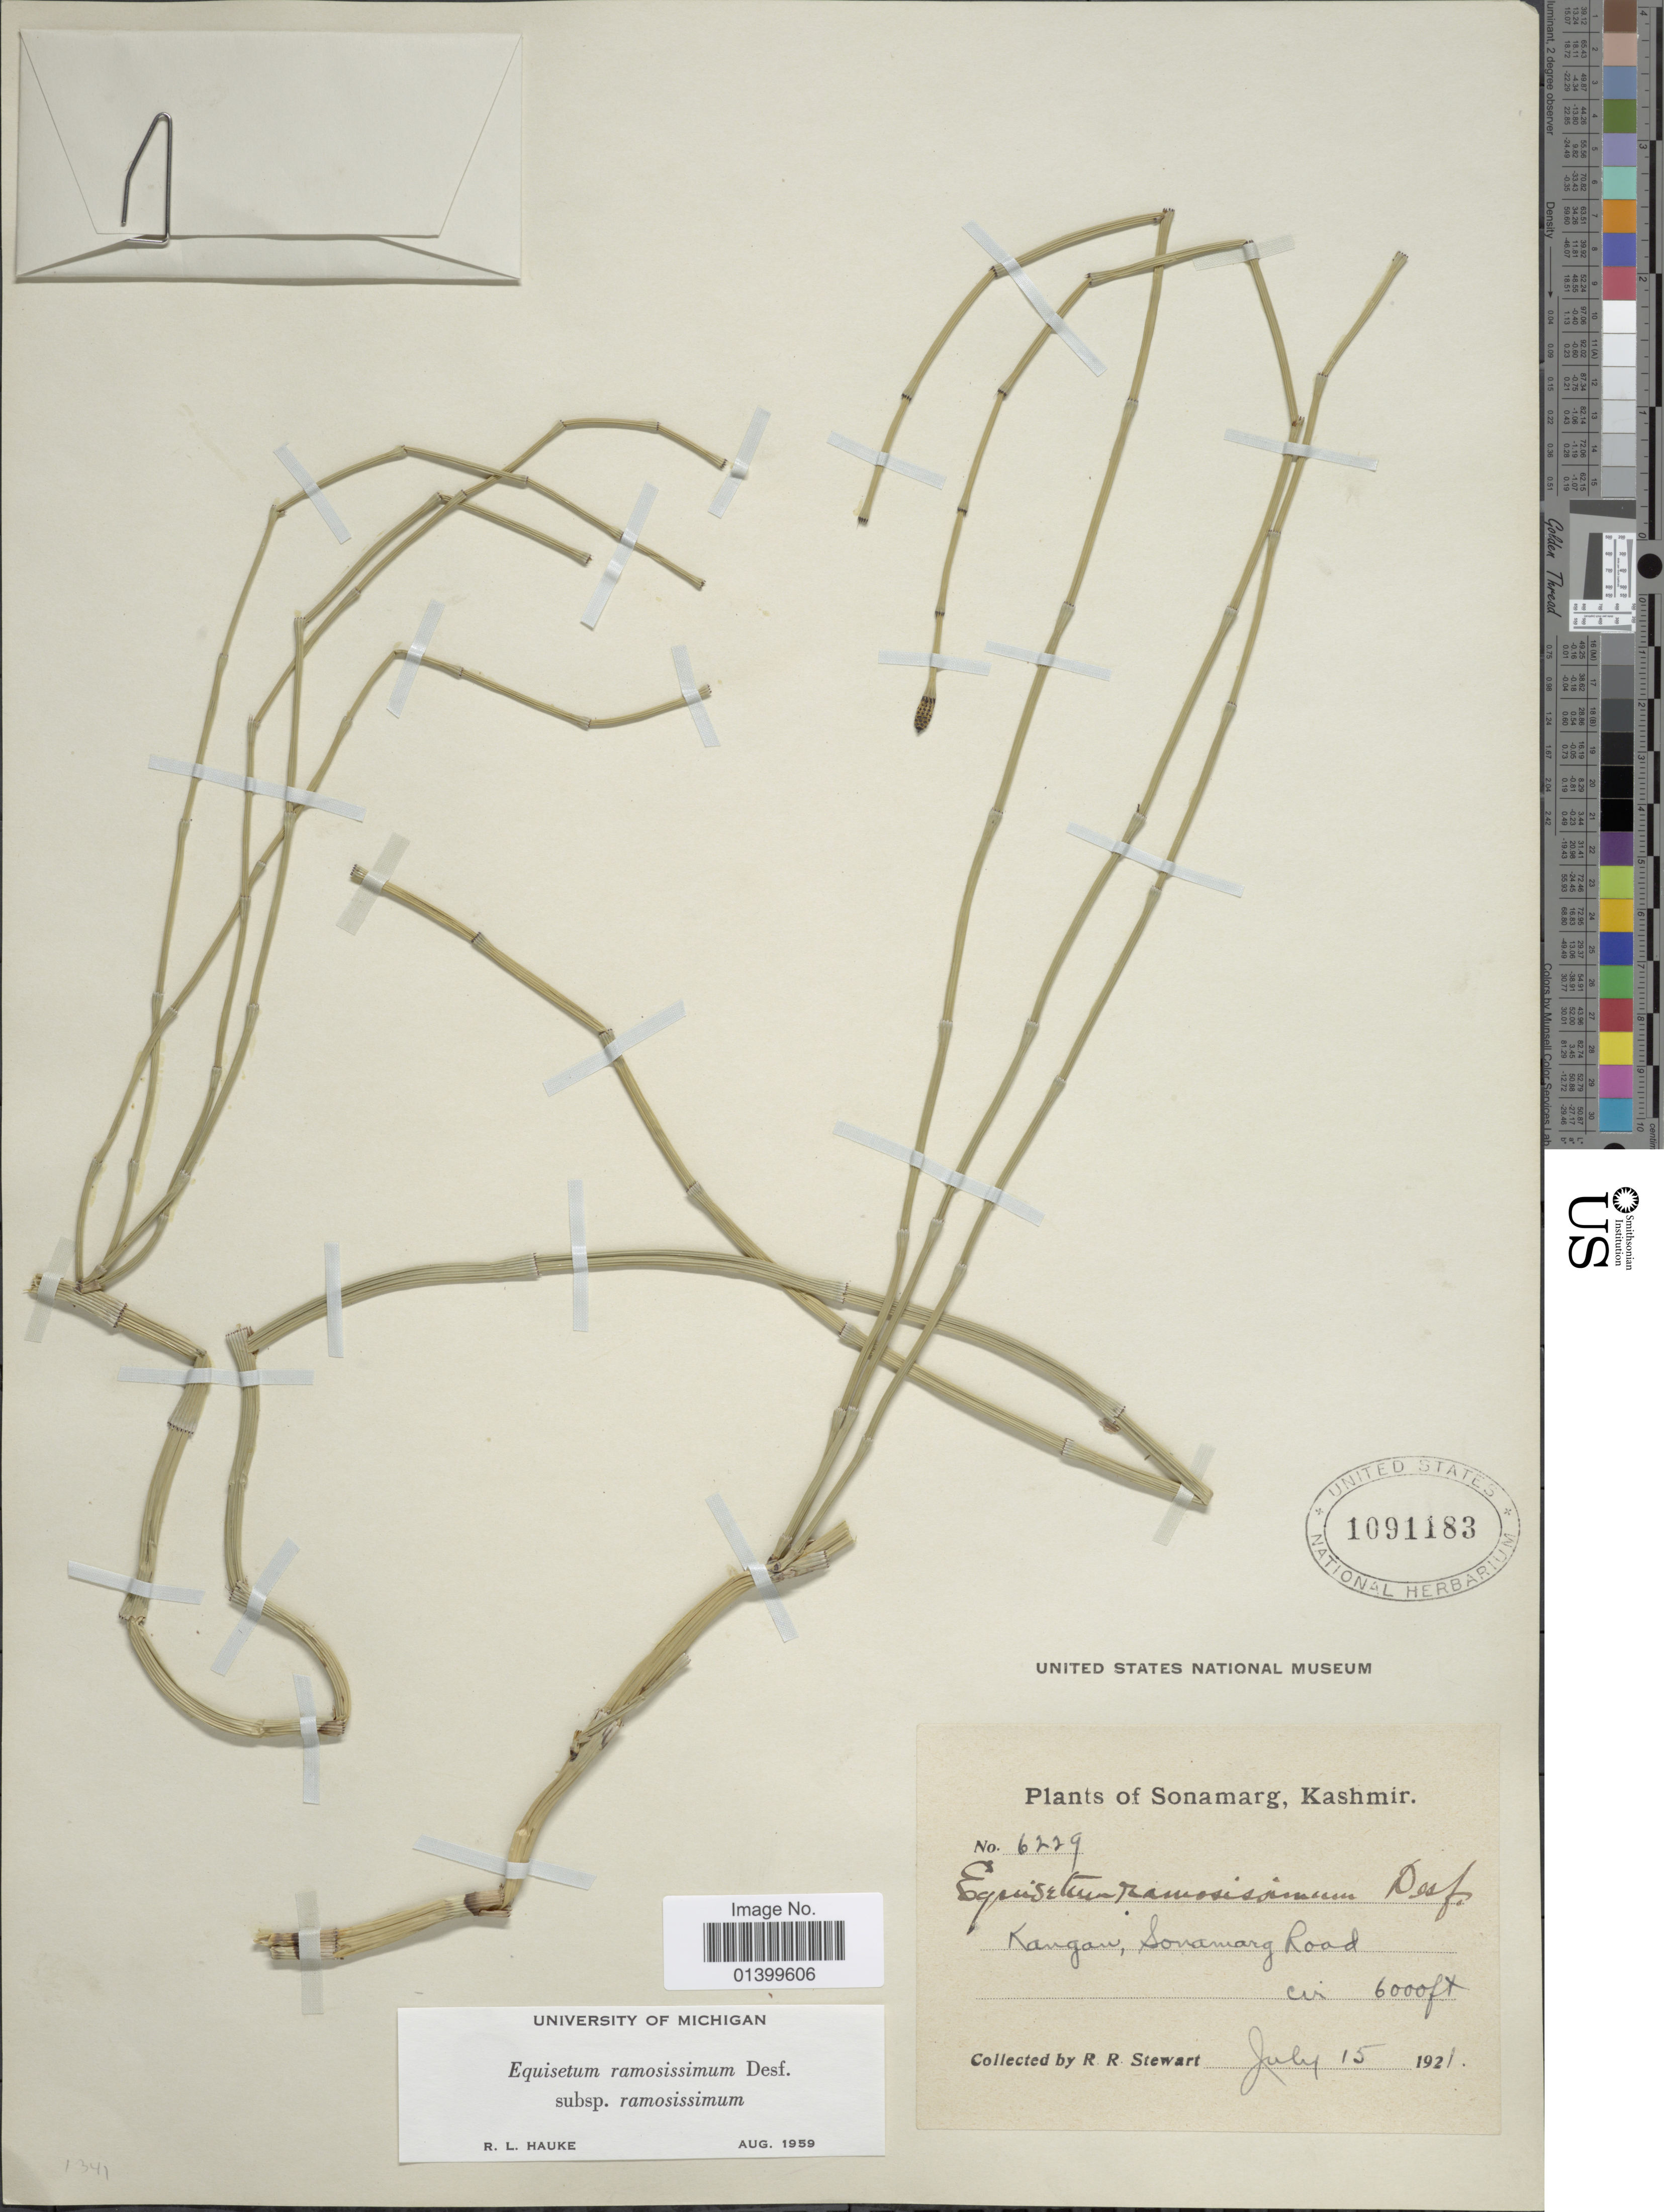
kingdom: Plantae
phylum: Tracheophyta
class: Polypodiopsida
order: Equisetales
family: Equisetaceae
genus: Equisetum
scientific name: Equisetum ramosissimum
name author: Desf.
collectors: R. R. Stewart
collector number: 6229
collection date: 1921-07-15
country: India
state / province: Jammu and Kashmir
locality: Plants of Sonamarg, Kashmir. Kangan, Sonamarg Road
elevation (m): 1829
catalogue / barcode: US 1091183